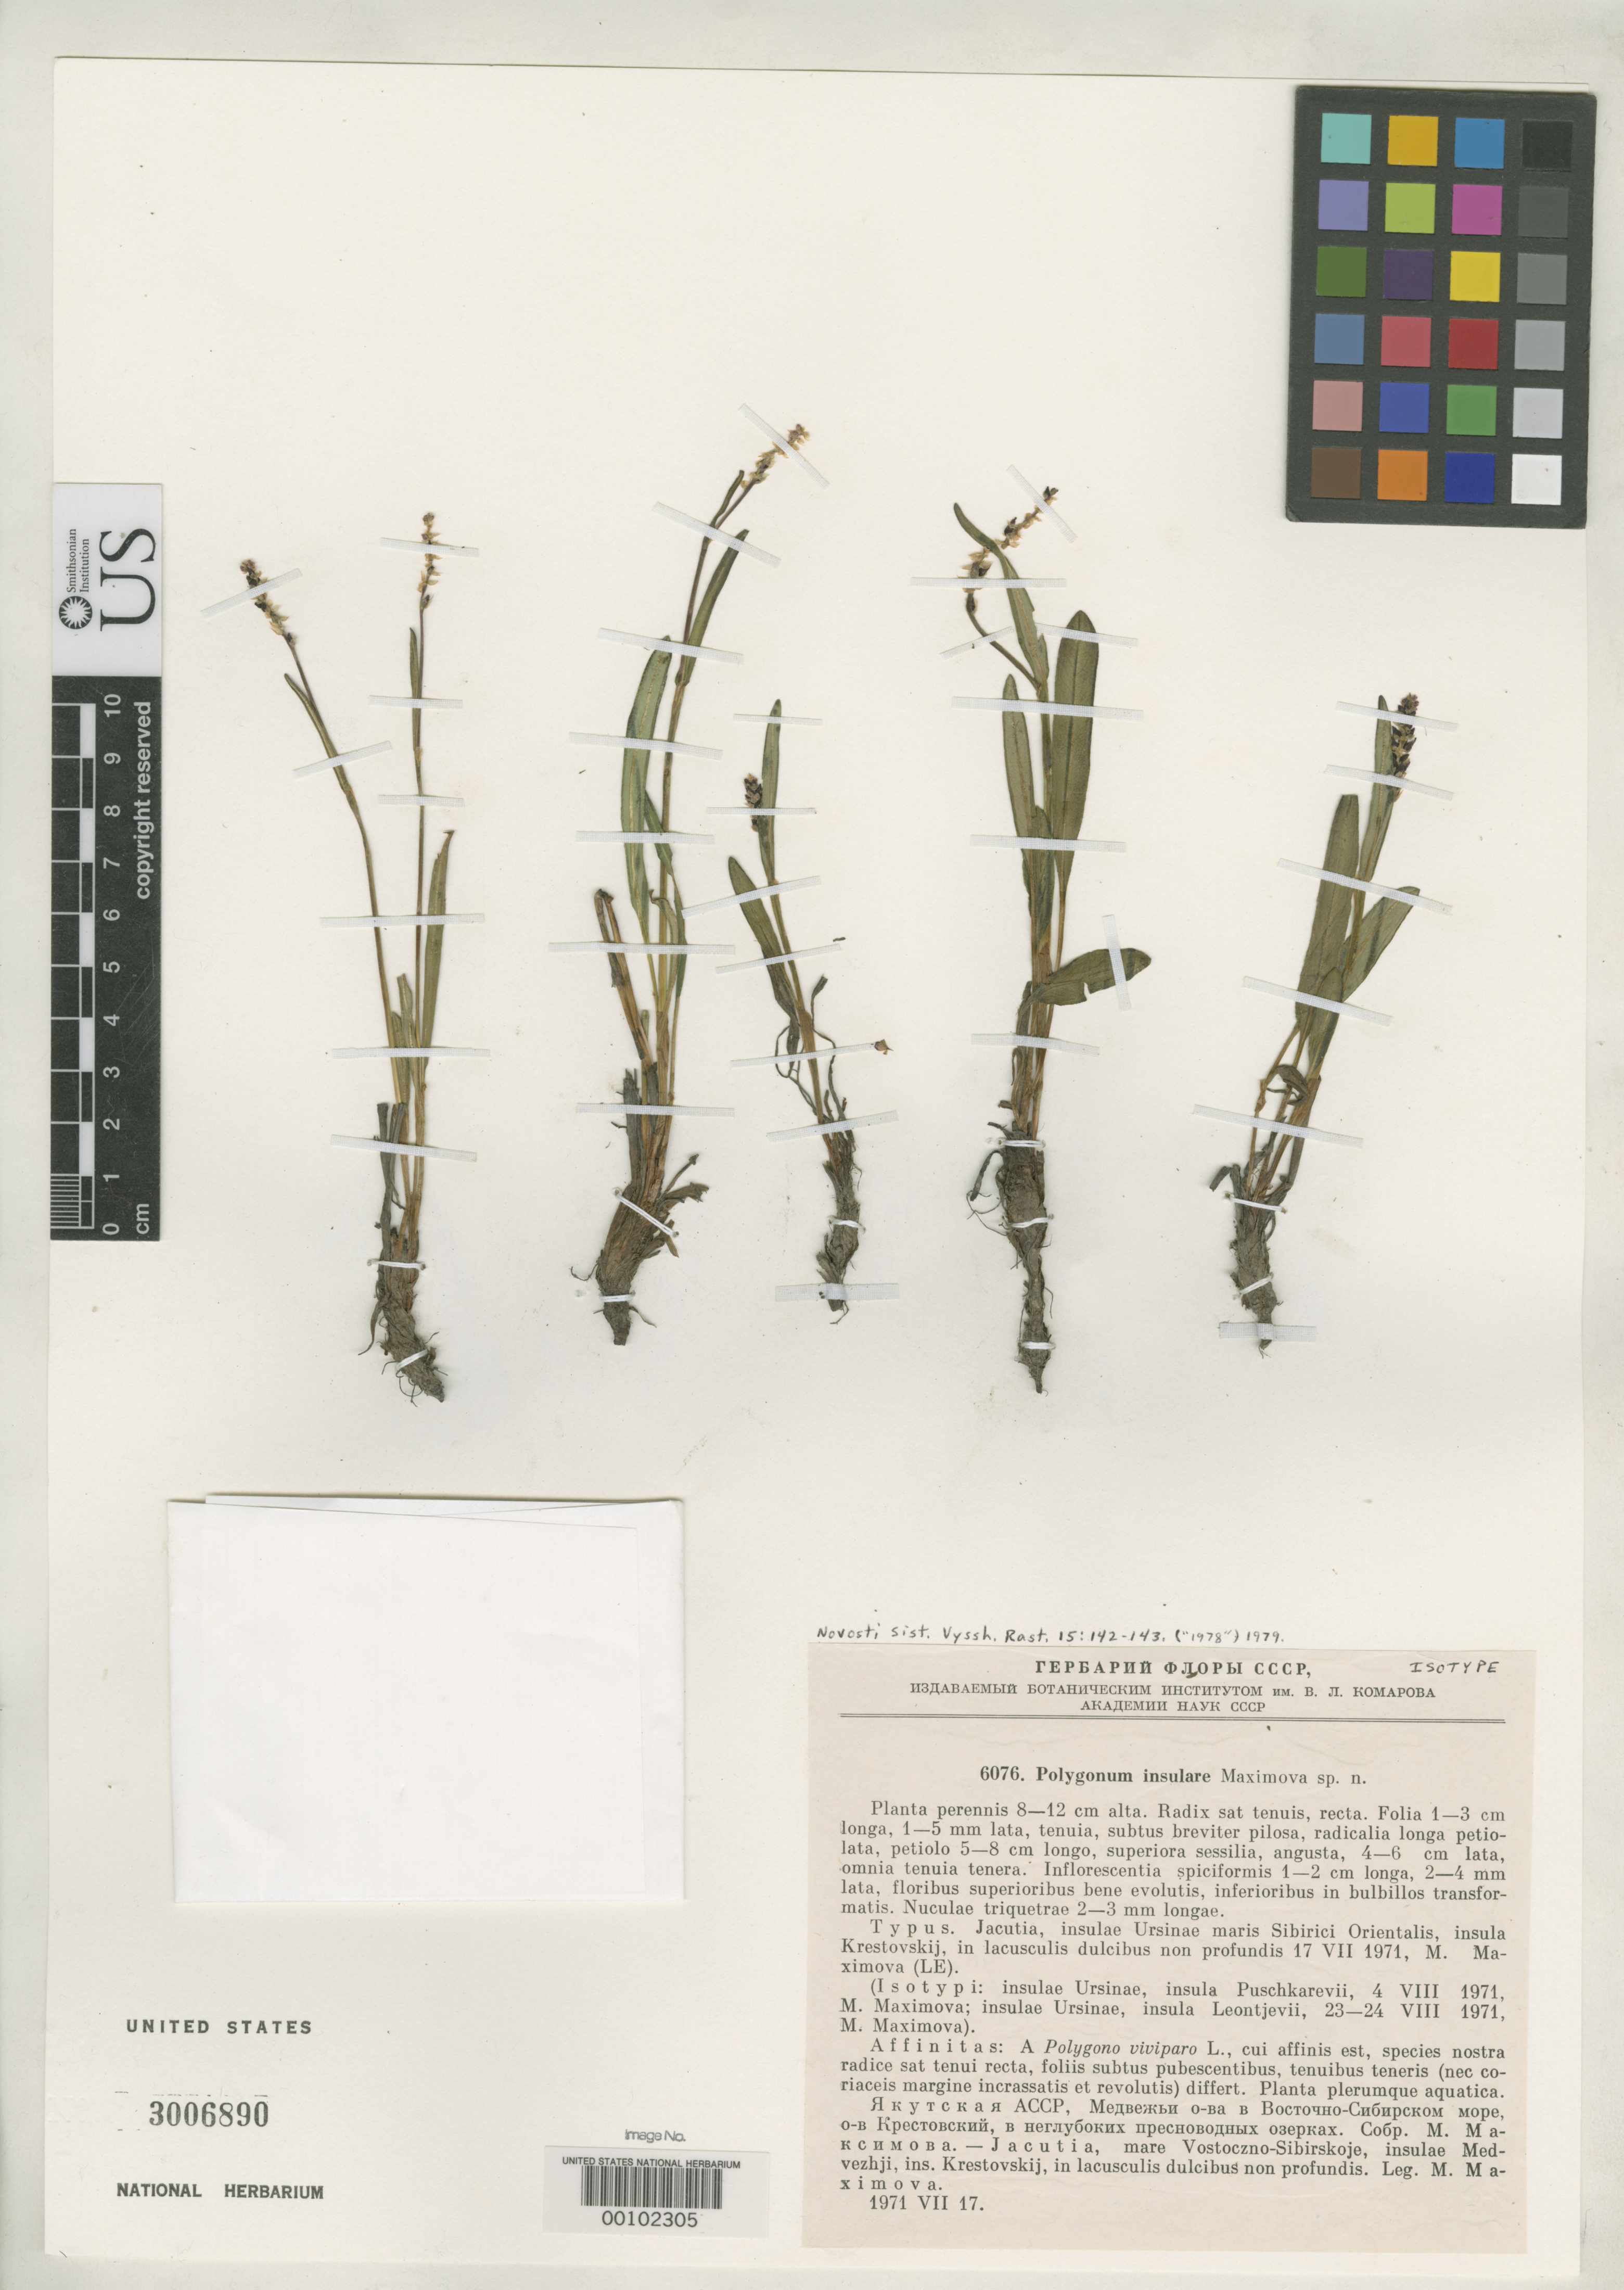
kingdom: Plantae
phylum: Tracheophyta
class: Magnoliopsida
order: Caryophyllales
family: Polygonaceae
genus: Polygonum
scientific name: Polygonum insulare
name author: Maximova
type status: Isotype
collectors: M. Maximova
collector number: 6076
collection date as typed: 17 Jul 1971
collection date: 1971-07-17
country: Russian Federation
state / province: Sakha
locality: Archipelagus insulae Ursinae, Insula Krestovskij.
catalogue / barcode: US 3006890